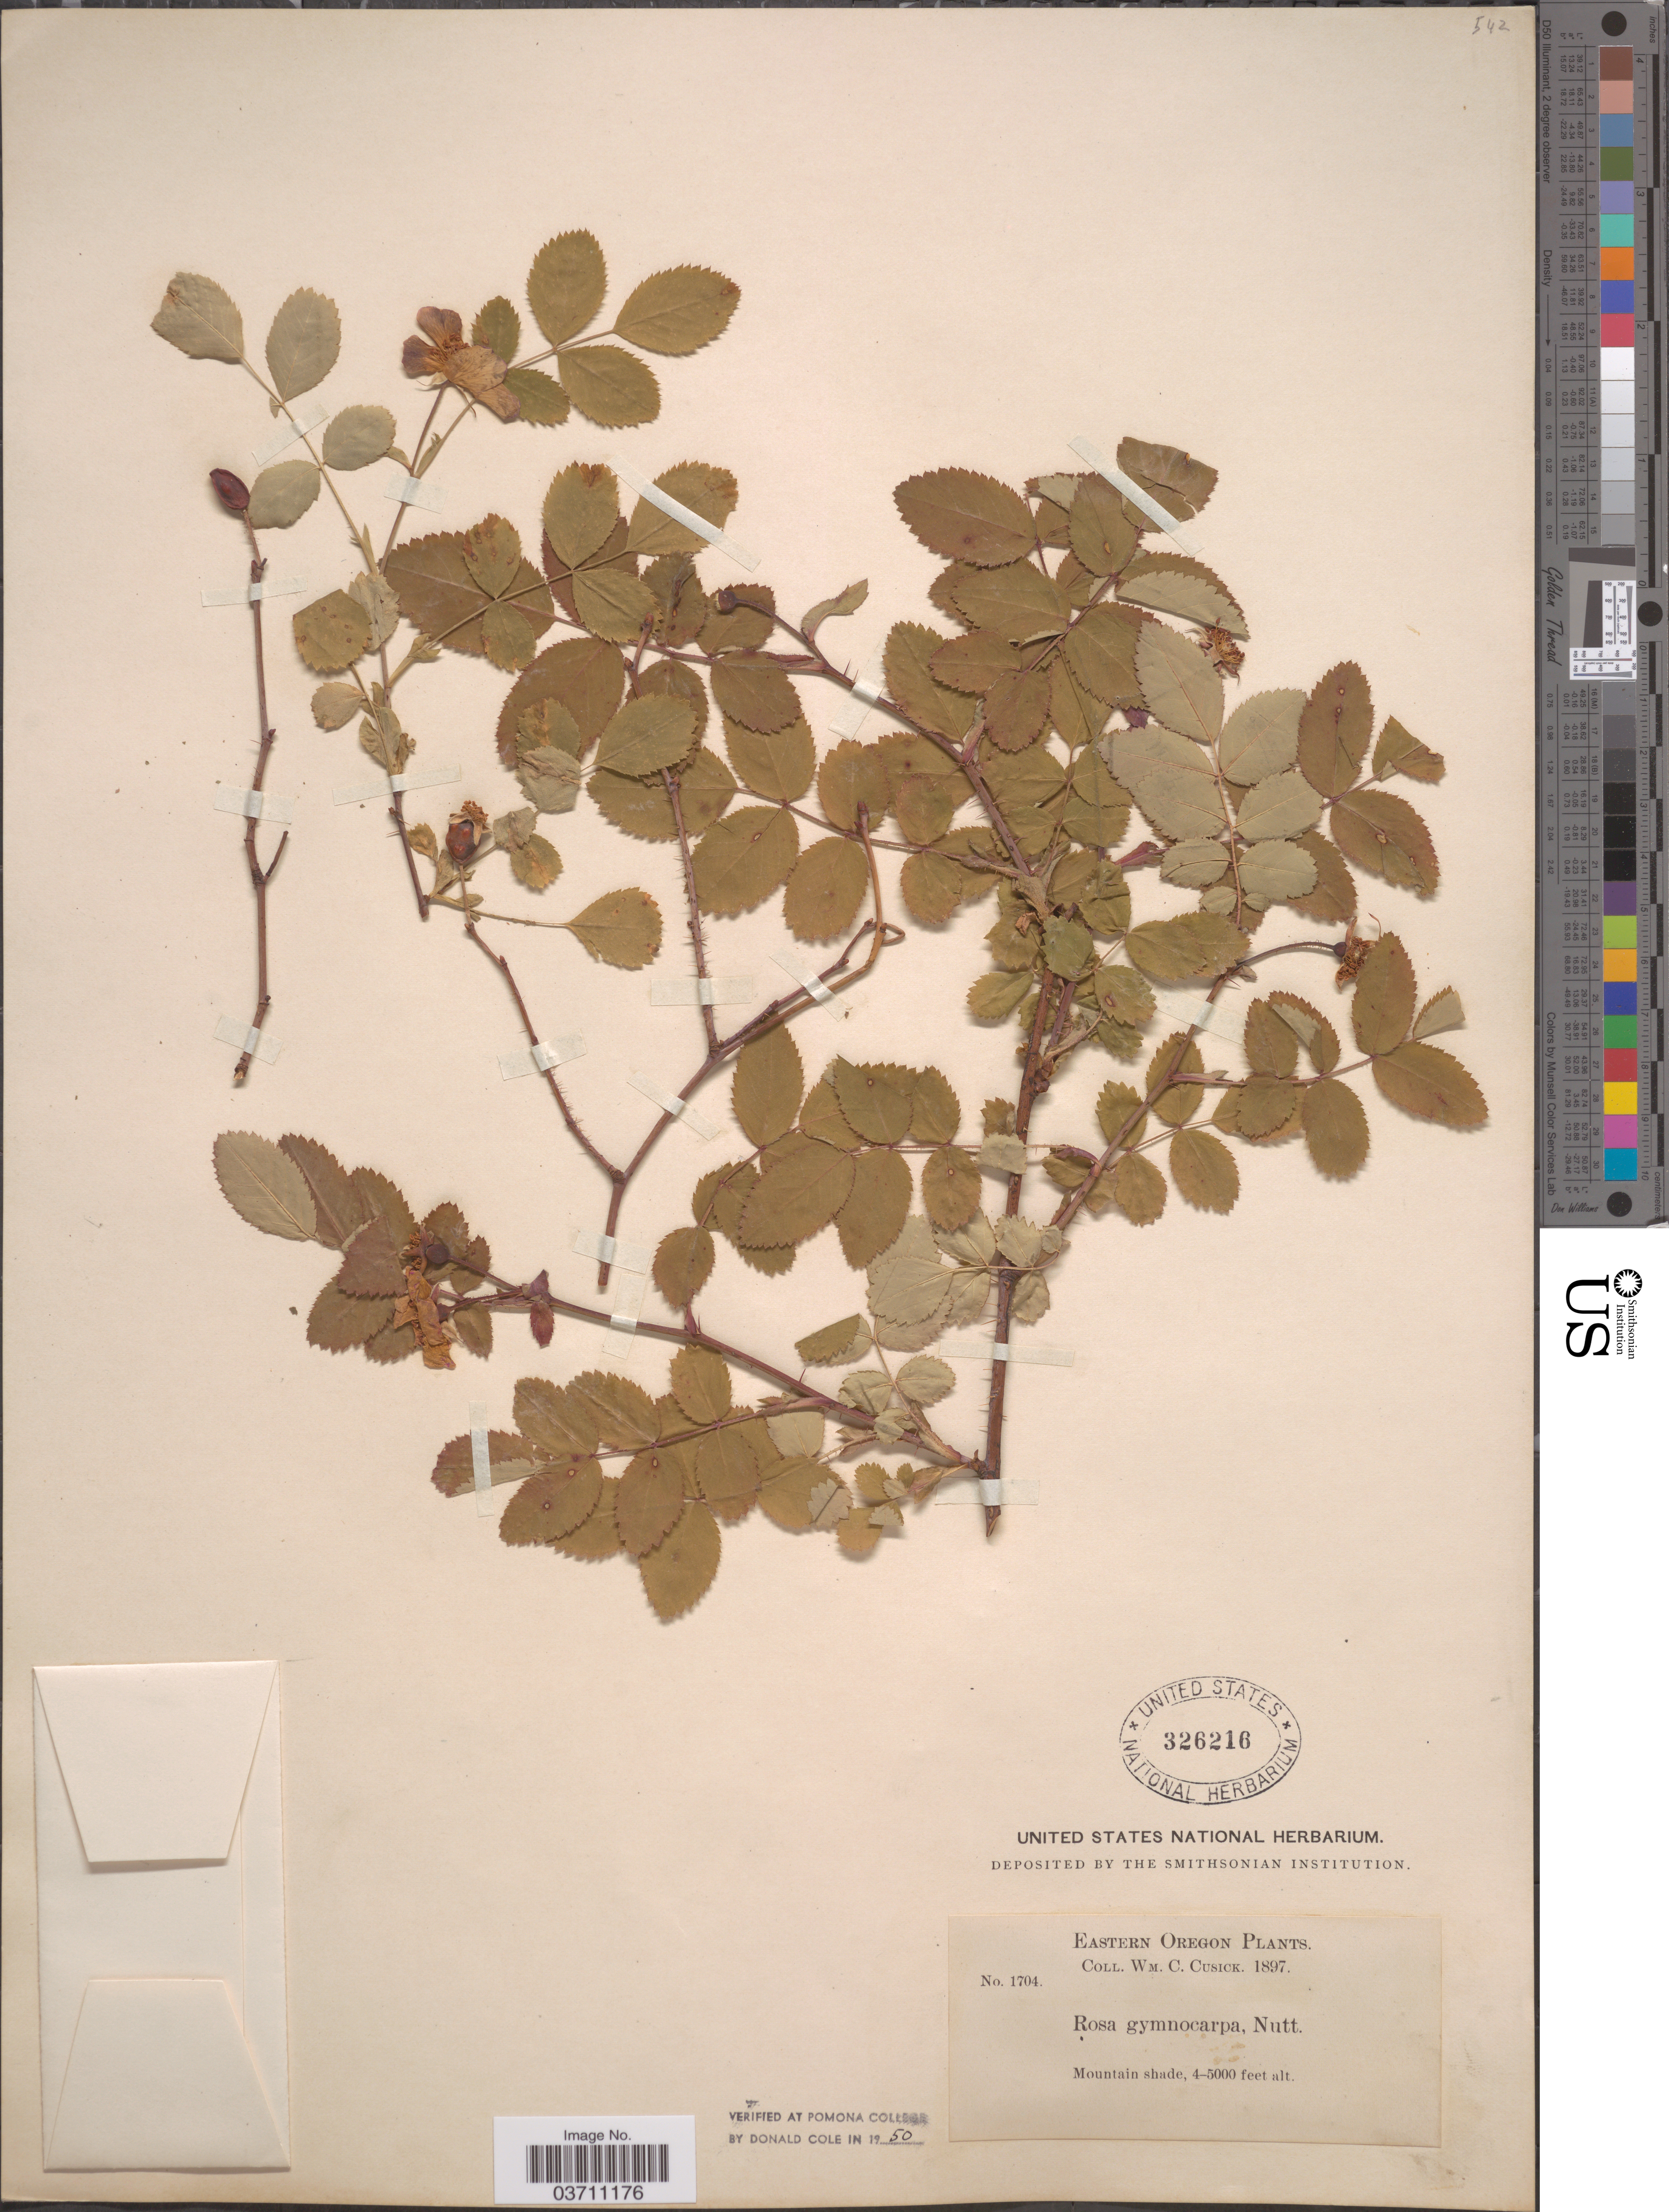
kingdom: Plantae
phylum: Tracheophyta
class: Magnoliopsida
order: Rosales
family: Rosaceae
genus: Rosa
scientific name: Rosa gymnocarpa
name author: Nutt.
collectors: W. C. Cusick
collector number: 1704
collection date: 1897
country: United States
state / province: Oregon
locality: Eastern Oregon. Mountain shade.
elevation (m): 1219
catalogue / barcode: US 326216